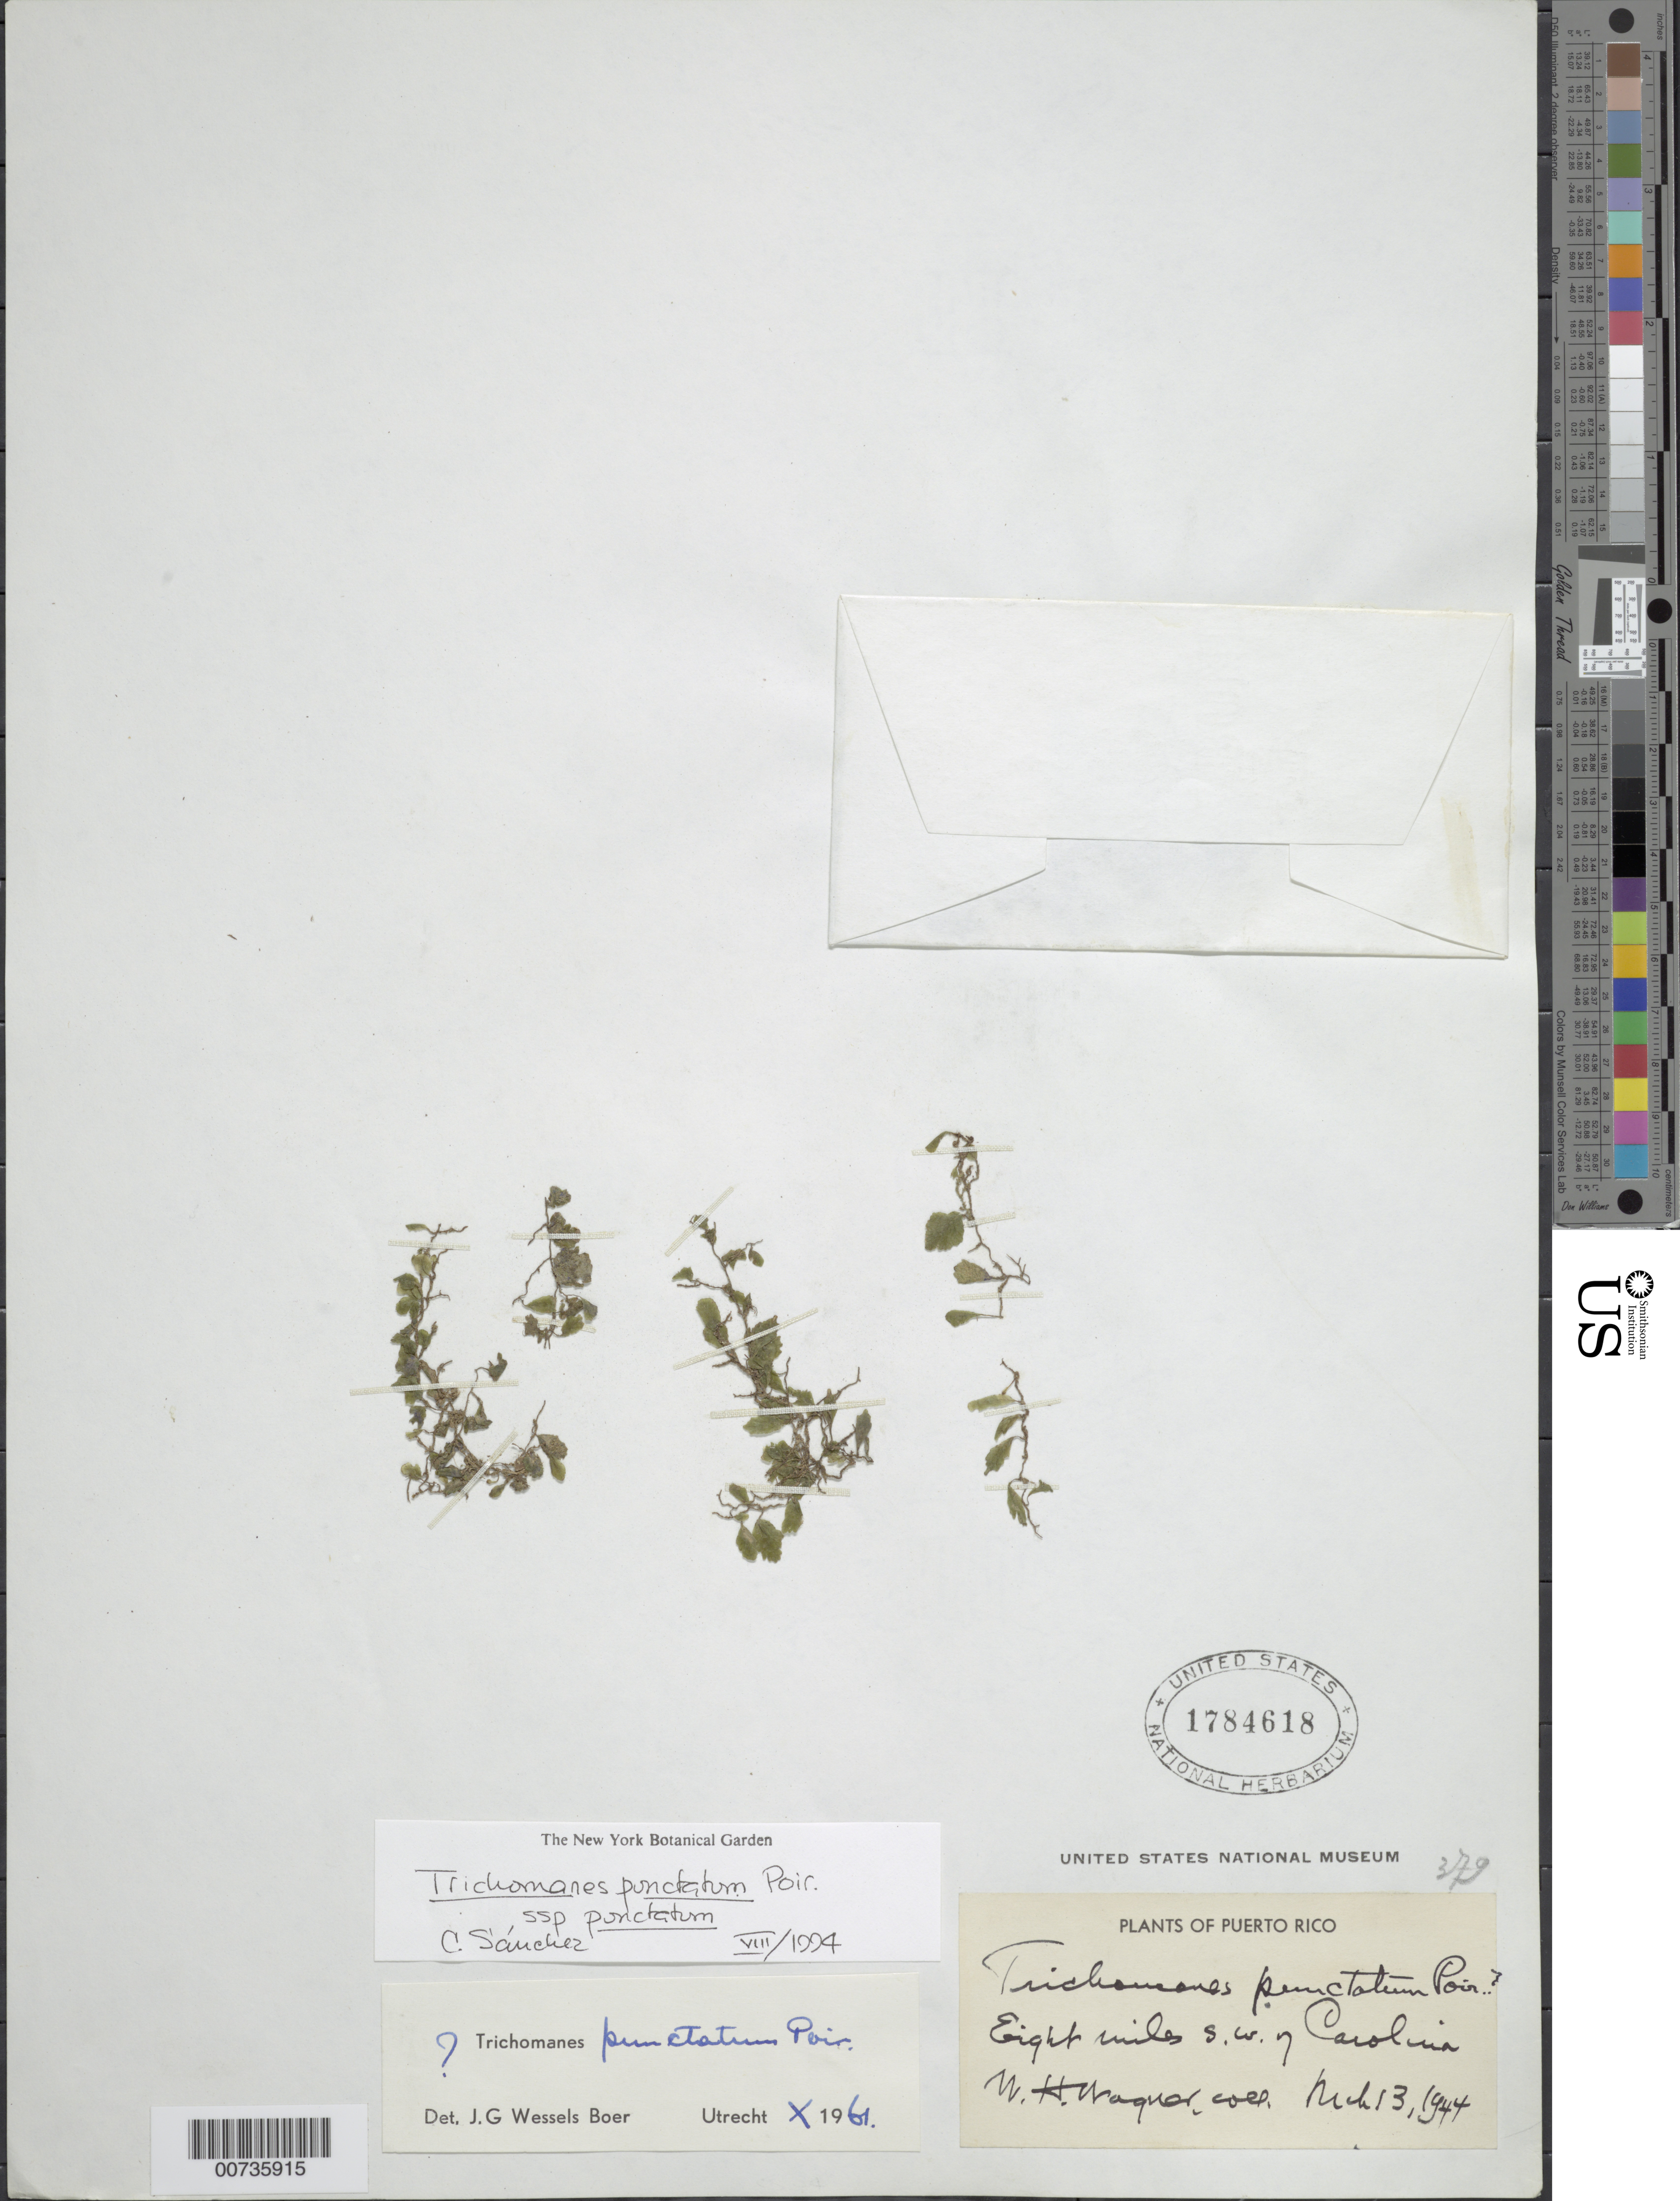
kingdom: Plantae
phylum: Tracheophyta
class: Polypodiopsida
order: Hymenophyllales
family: Hymenophyllaceae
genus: Didymoglossum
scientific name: Didymoglossum punctatum subsp. punctatum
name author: (Poir.) Desv.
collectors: W. H. Wagner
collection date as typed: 13 Mar 1944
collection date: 1944-03-13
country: Puerto Rico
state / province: Carolina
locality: Carolina, 8 mi SW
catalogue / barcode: US 1784618